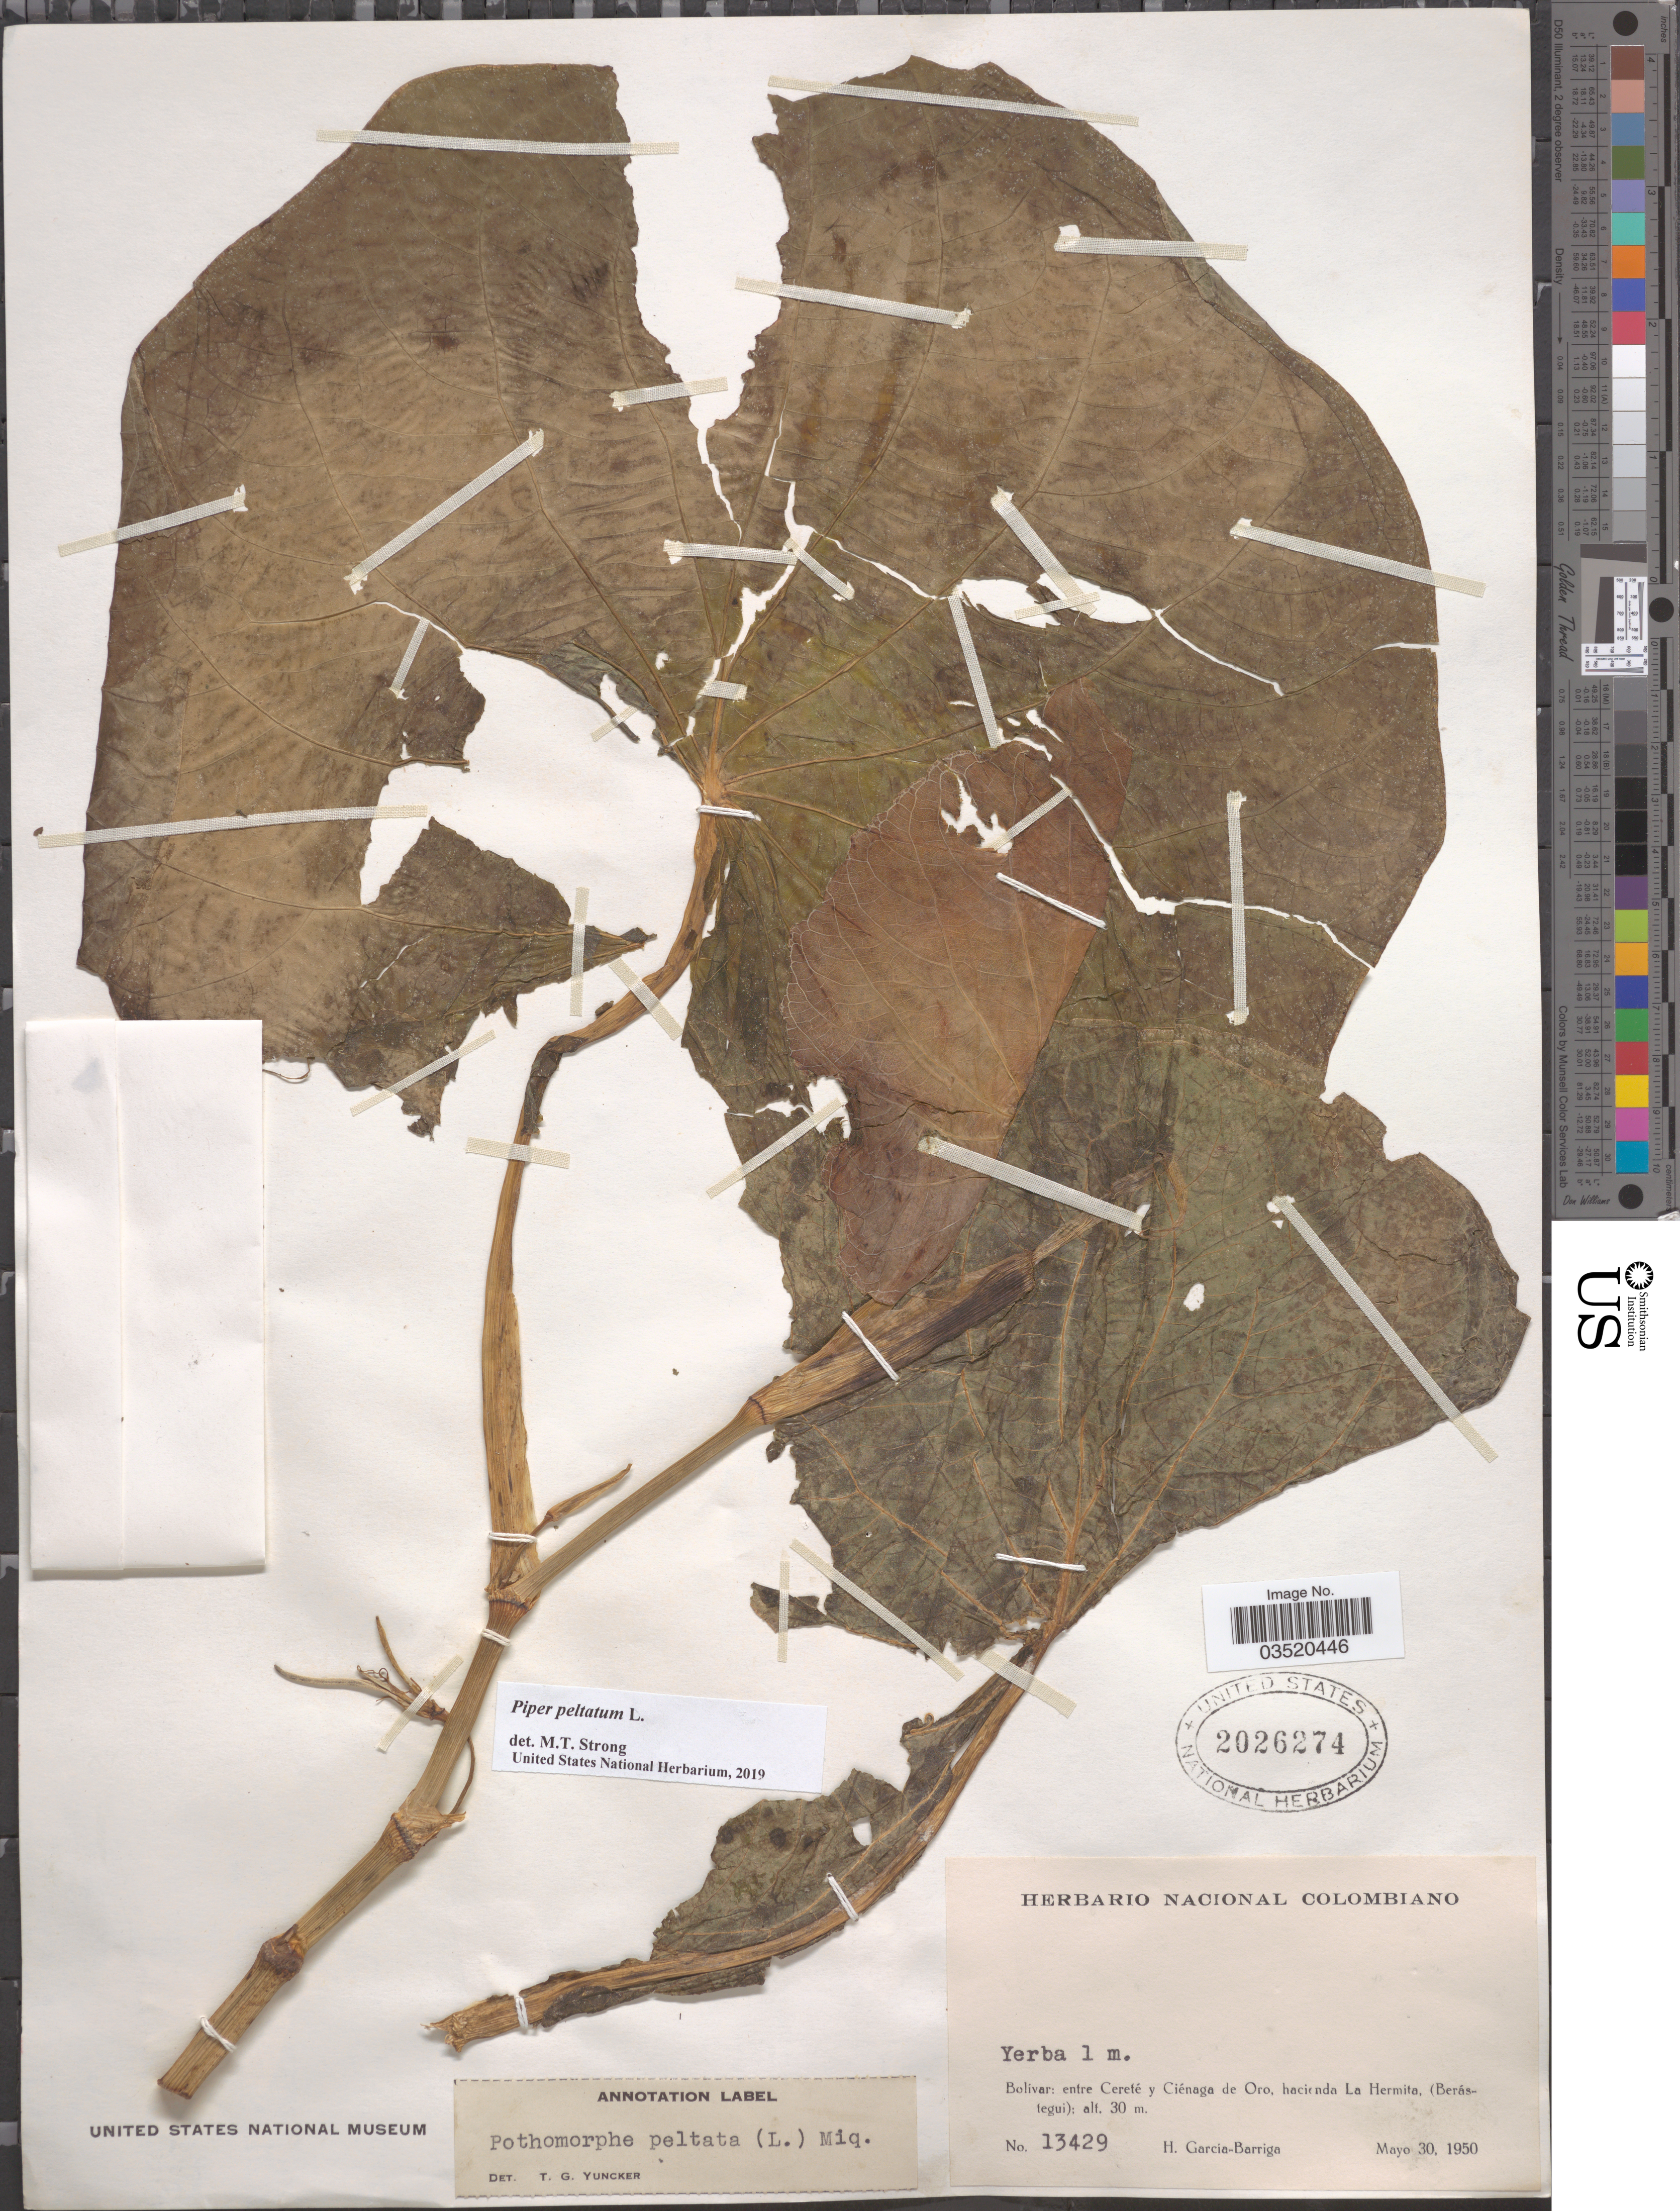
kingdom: Plantae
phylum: Tracheophyta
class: Magnoliopsida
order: Piperales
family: Piperaceae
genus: Piper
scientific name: Piper peltatum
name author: L.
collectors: H. García Barriga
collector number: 13429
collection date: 1950-05-30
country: Colombia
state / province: Bolívar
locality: Entre Cereté y Ciénaga de Oro, hacienda La Hermita, (Berástegui).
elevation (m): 30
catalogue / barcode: US 2026274